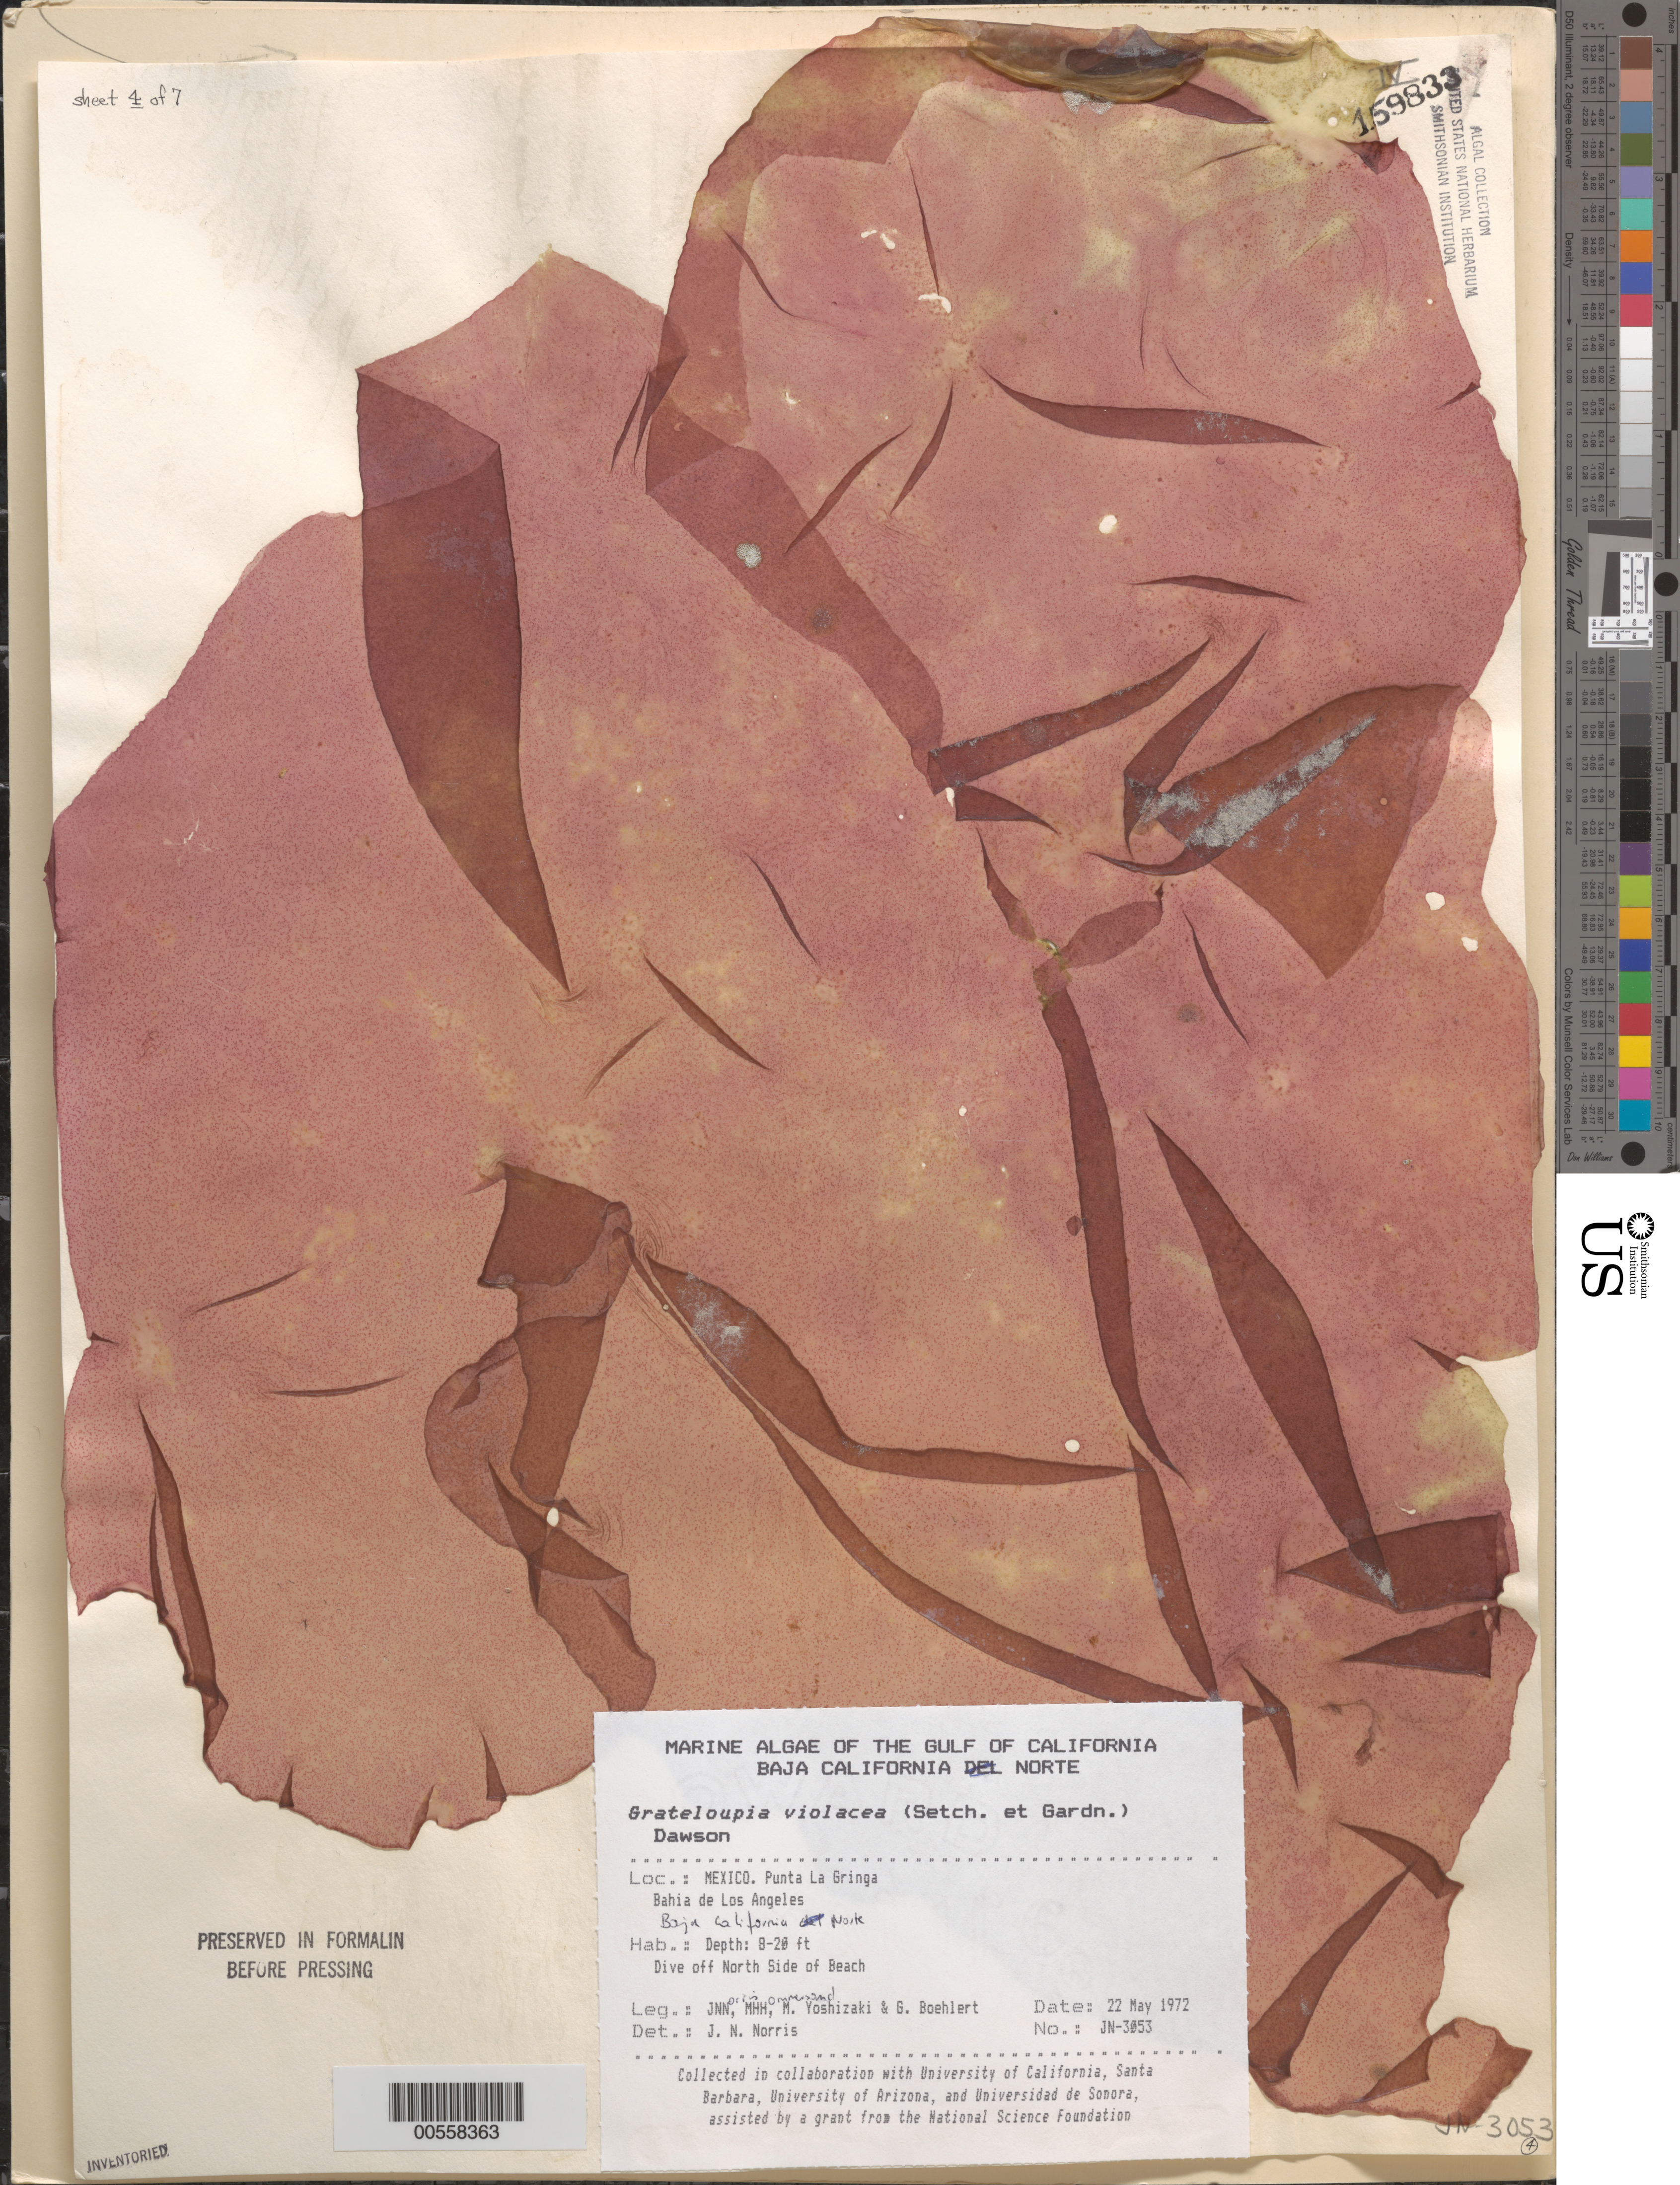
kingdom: Plantae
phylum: Rhodophyta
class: Florideophyceae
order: Halymeniales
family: Halymeniaceae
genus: Grateloupia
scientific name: Grateloupia violacea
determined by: Norris, James N.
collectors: J. N. Norris, M. H. Hommersand, M. Yoshizaki & G. Boehlert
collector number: JN-3053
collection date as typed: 22 May 1972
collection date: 1972-05-22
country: Mexico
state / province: Baja California Norte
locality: Punta La Gringa, Bahia de los Angeles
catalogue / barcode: US 159833